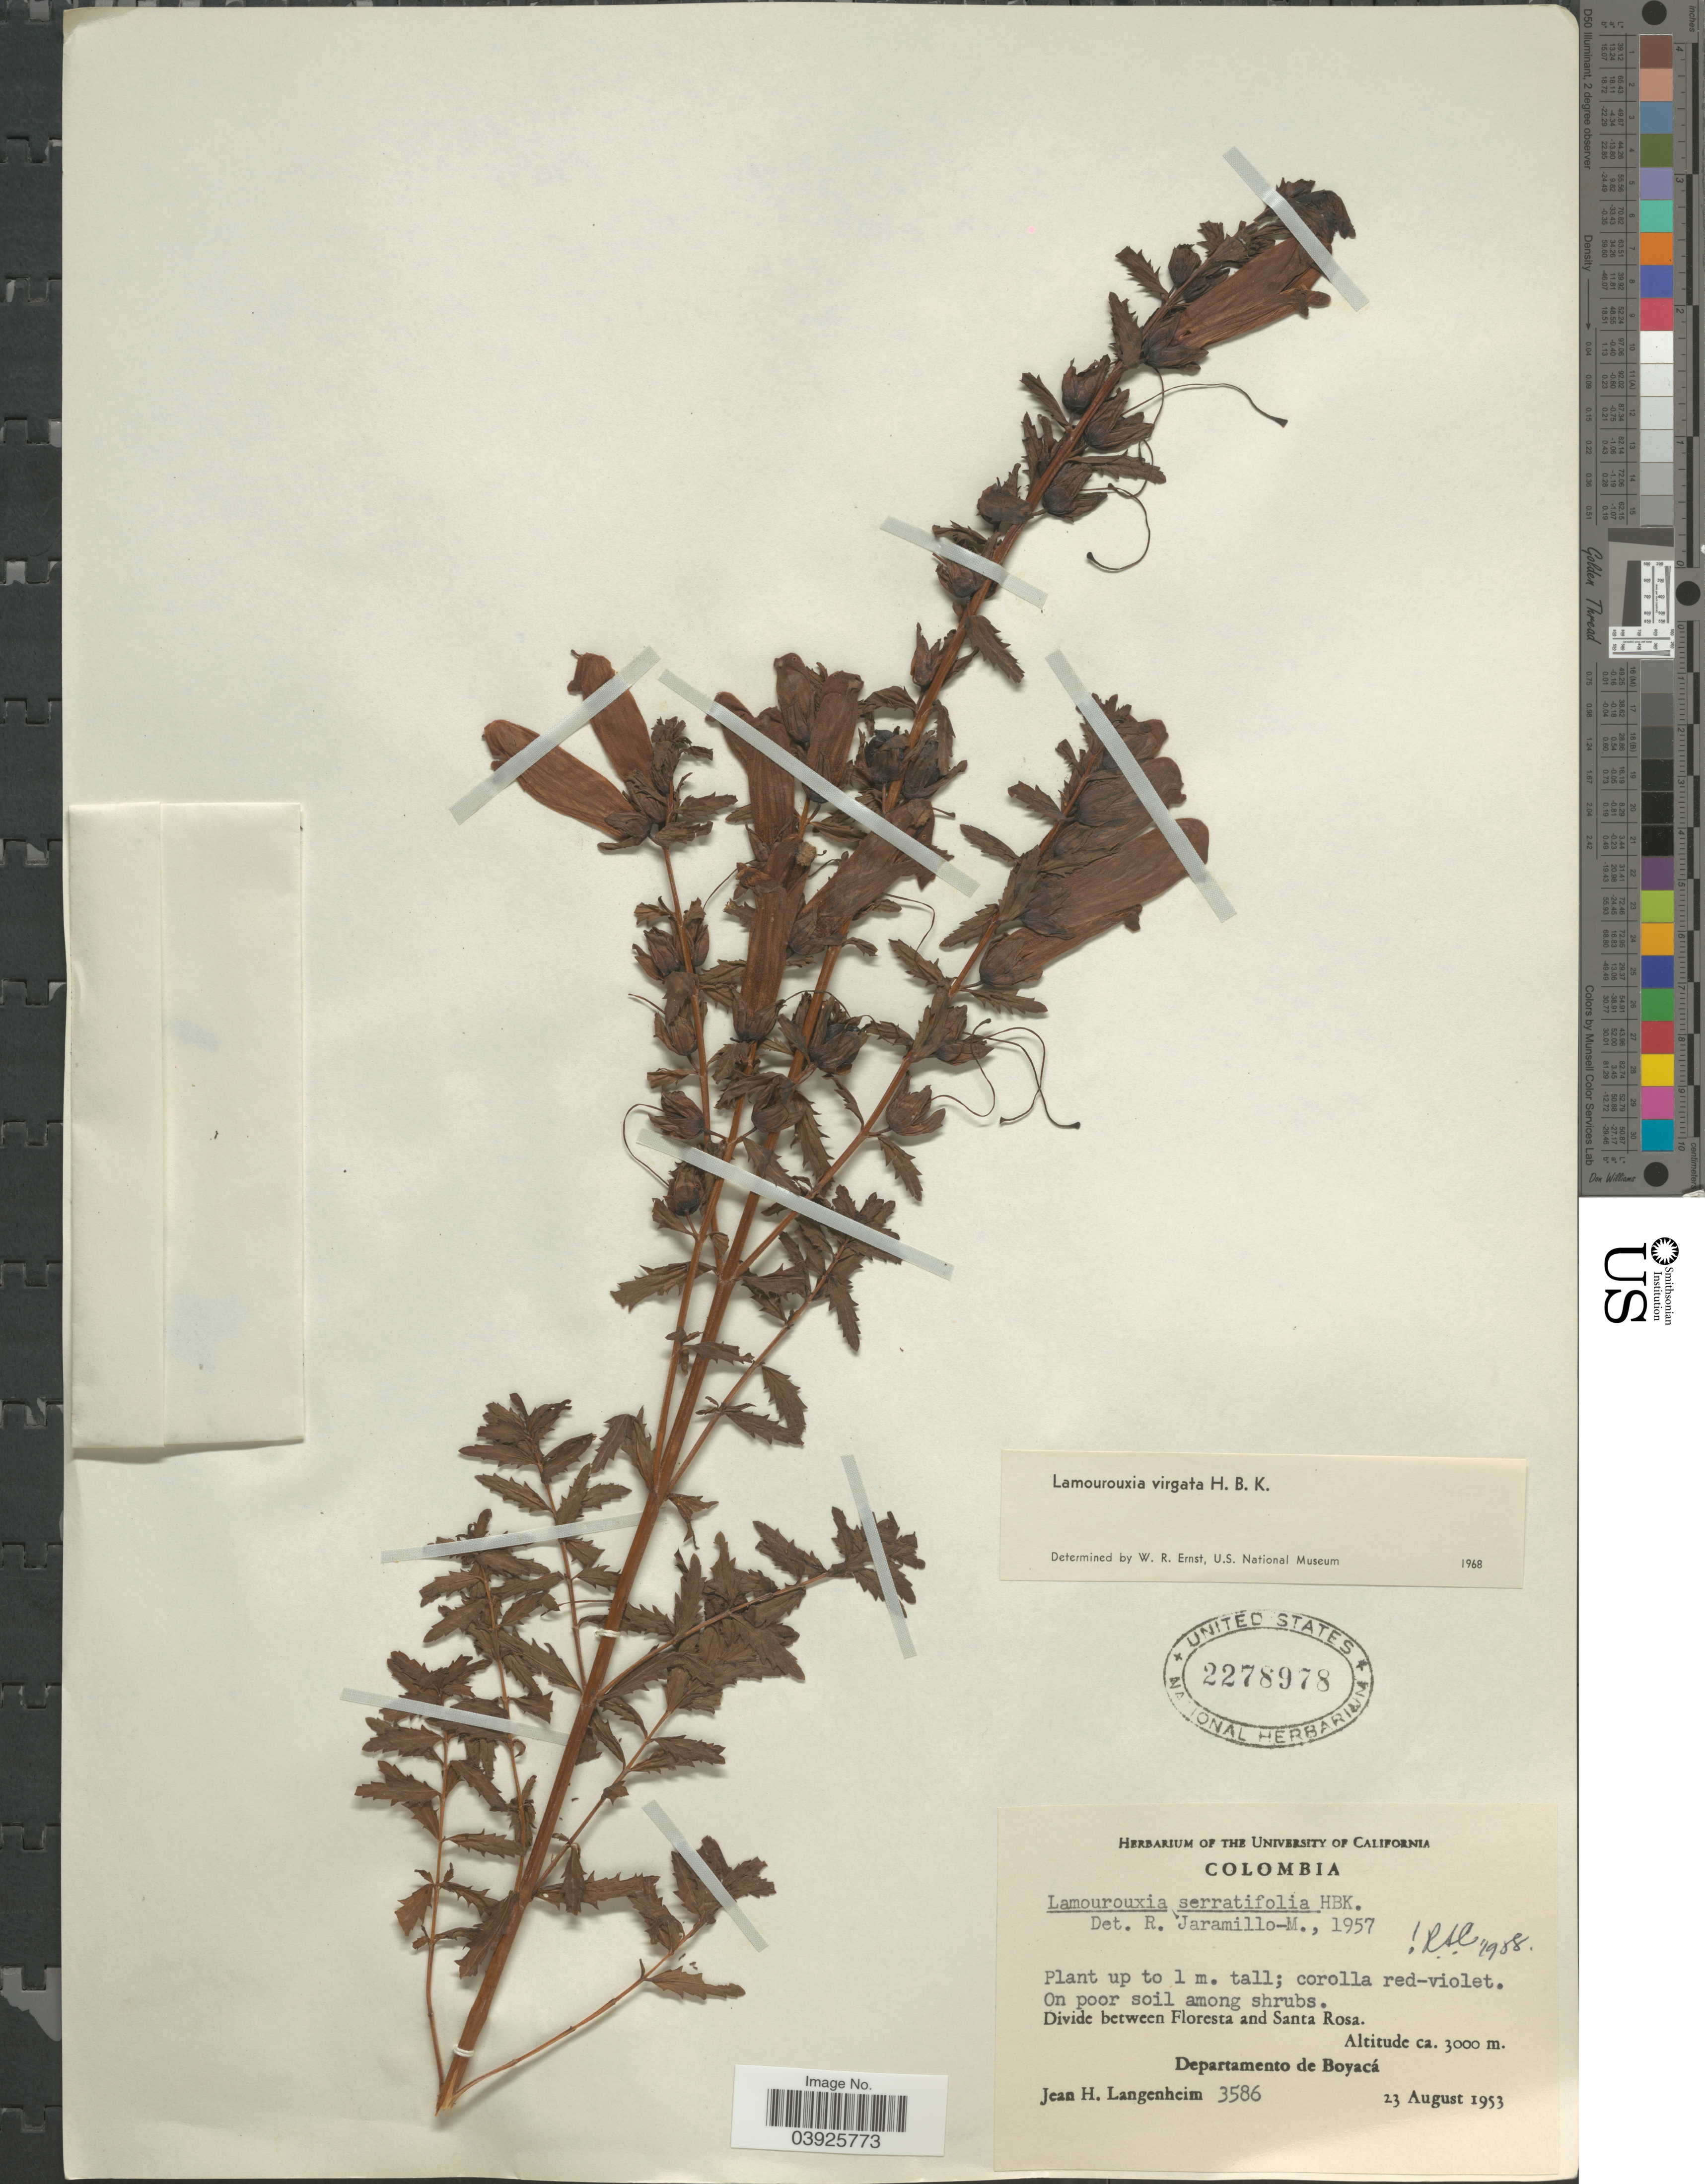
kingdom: Plantae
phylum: Tracheophyta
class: Magnoliopsida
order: Lamiales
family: Orobanchaceae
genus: Lamourouxia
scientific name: Lamourouxia virgata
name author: Kunth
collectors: J. H. Langenheim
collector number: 3586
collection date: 1953-08-23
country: Colombia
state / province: Boyacá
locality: Divide between Floresta and Santa Rosa. Departamento de Boyacá.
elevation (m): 3000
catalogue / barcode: US 2278978